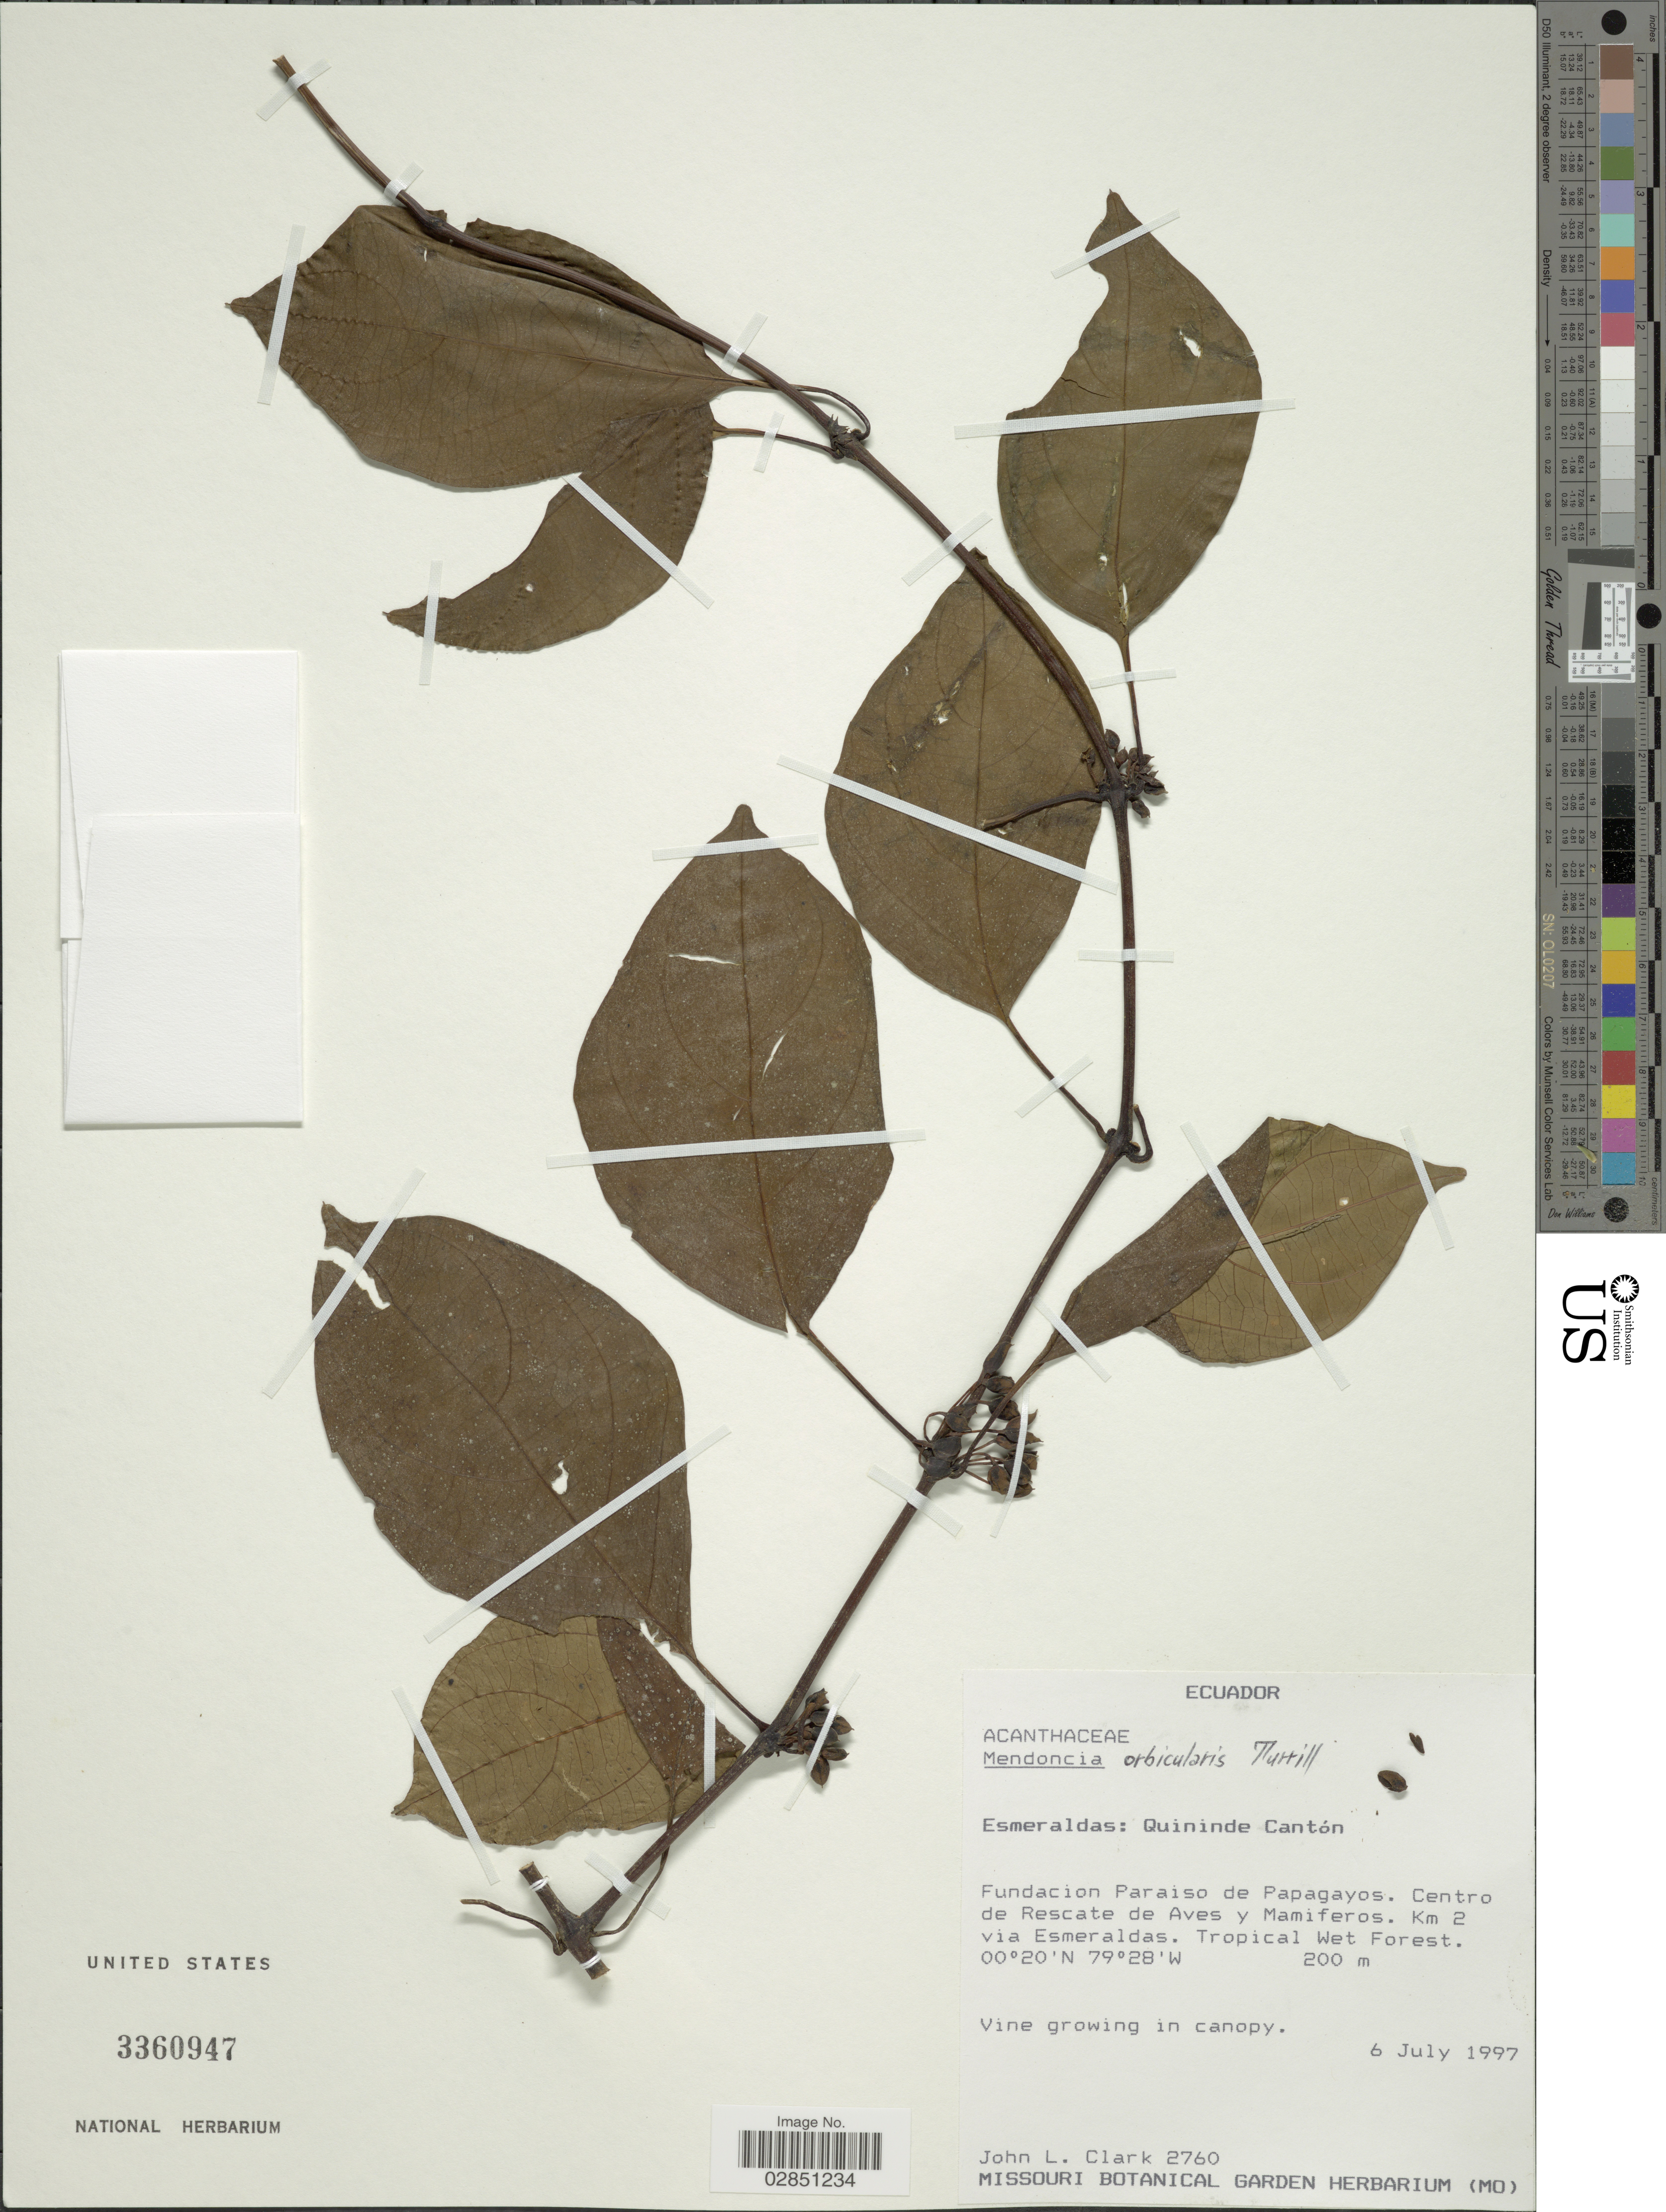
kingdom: Plantae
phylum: Tracheophyta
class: Magnoliopsida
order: Lamiales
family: Acanthaceae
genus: Mendoncia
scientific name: Mendoncia orbicularis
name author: Turrill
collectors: J. L. Clark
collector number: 2760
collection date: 1997-07-06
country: Ecuador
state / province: Esmeraldas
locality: Quininde Cantón. Fundacion Paraiso de Papagayos. Centro de Rescate de Aves y Mamiferos. Km 2 via Esmeraldas.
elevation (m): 200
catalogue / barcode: US 3360947